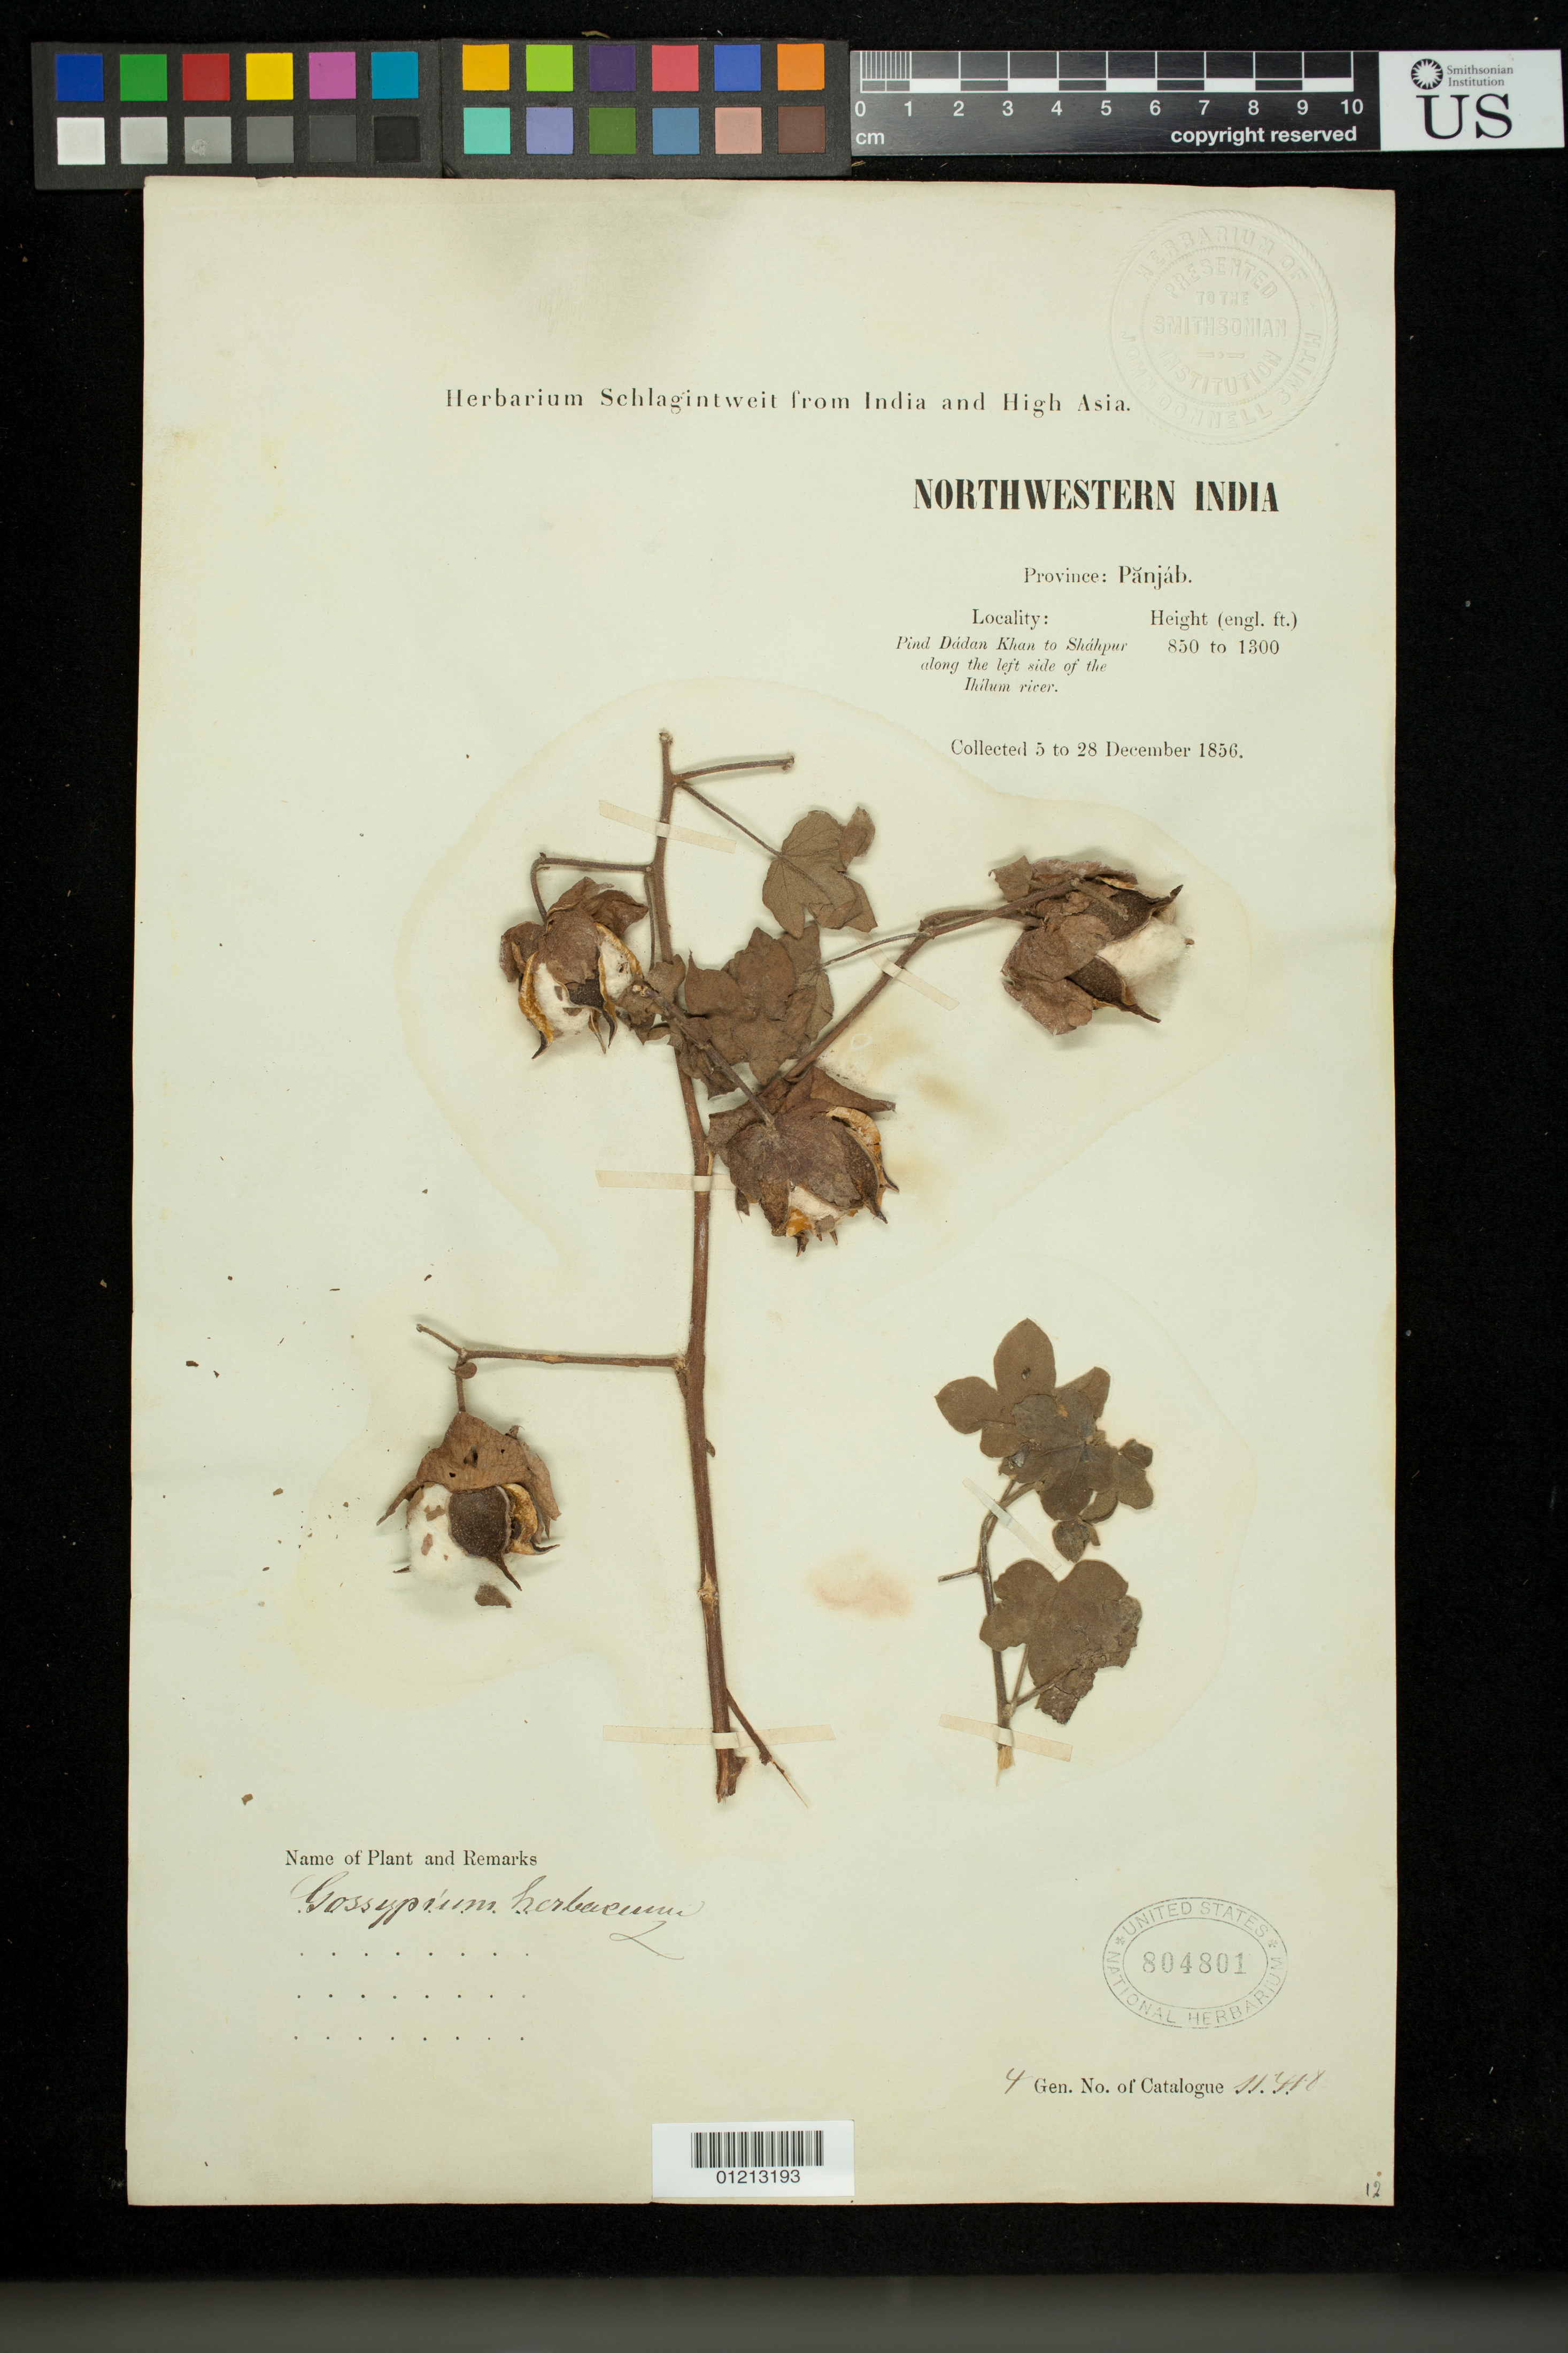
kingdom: Plantae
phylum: Tracheophyta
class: Magnoliopsida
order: Malvales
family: Malvaceae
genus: Gossypium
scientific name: Gossypium indicum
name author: Lam.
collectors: Herbarium Schlagintweit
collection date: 1856-12-05/1856-12-28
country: Pakistan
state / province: Punjab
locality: India, Punjab. Pind Dadan Khan to Shahpur along the left side of the Ihilum River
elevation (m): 259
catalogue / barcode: US 804801